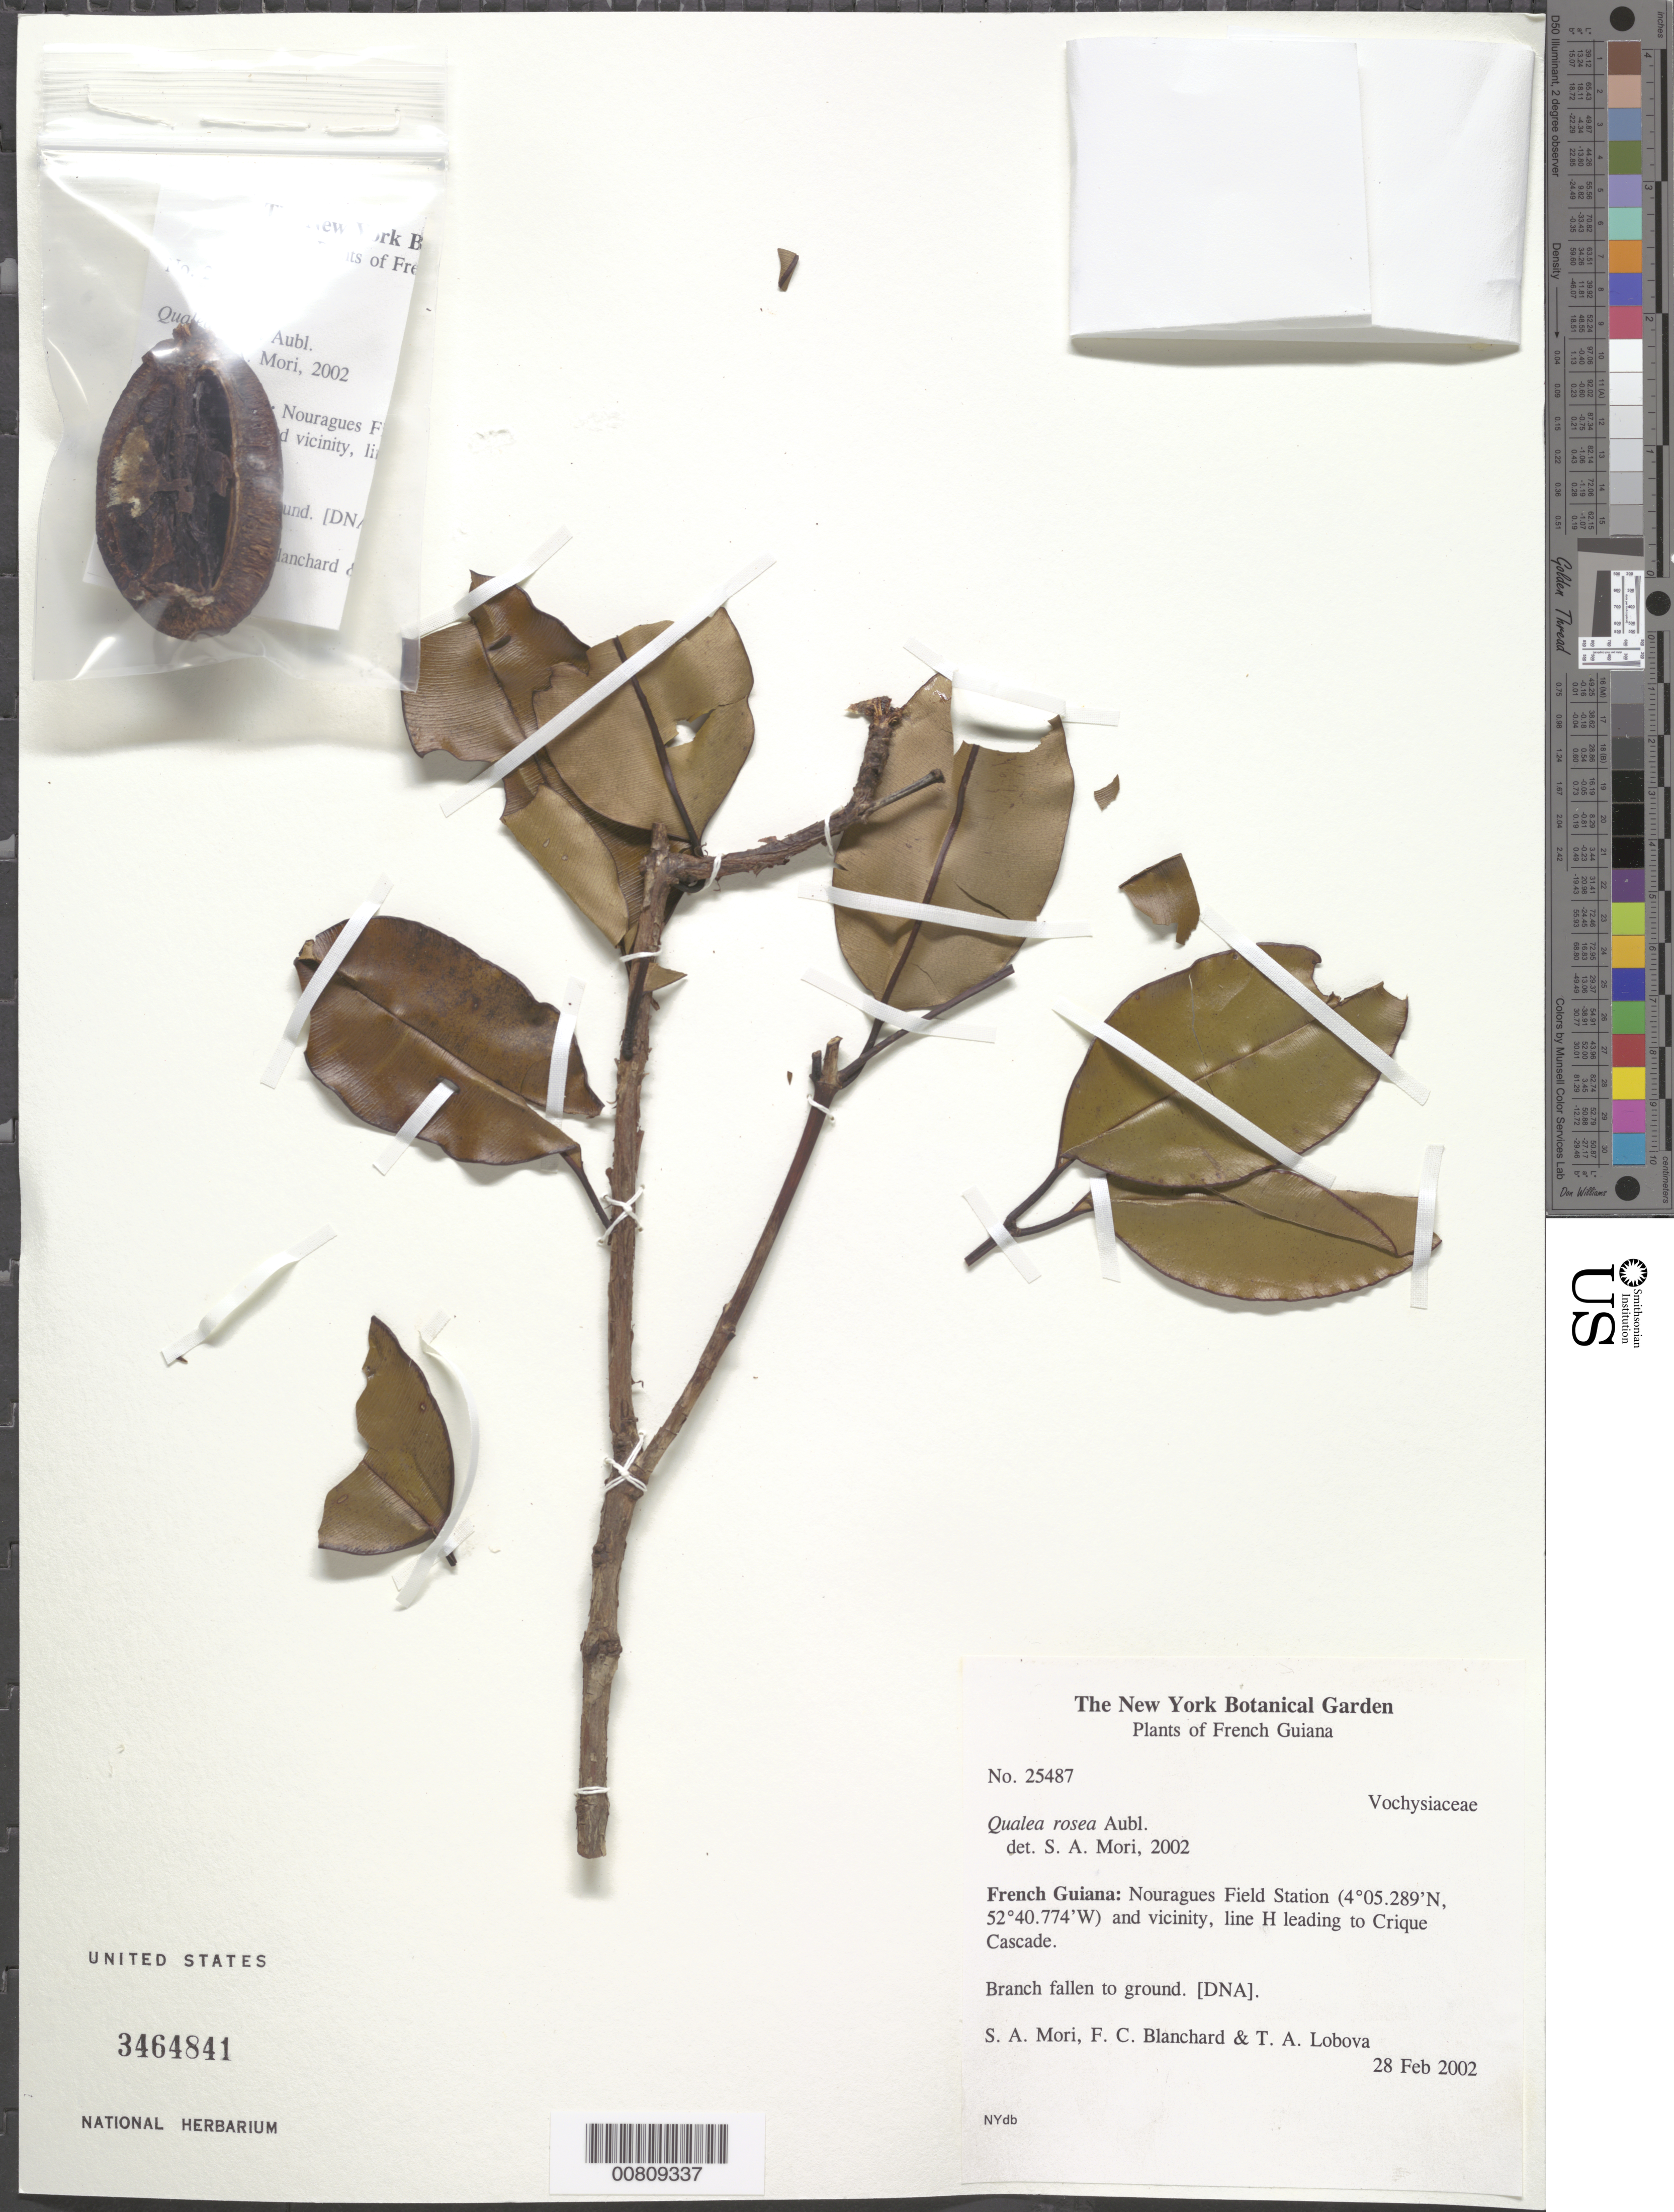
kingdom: Plantae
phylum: Tracheophyta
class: Magnoliopsida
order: Myrtales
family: Vochysiaceae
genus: Qualea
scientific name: Qualea rosea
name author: Aubl.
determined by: Mori, Scott A.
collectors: S. Mori, F. Blanchard & T. Lobova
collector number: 25487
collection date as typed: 28-Feb-02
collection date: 2002-02-28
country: French Guiana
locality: Nouragues Field Station, line H leading to Crique Cascade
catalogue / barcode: US 3464841